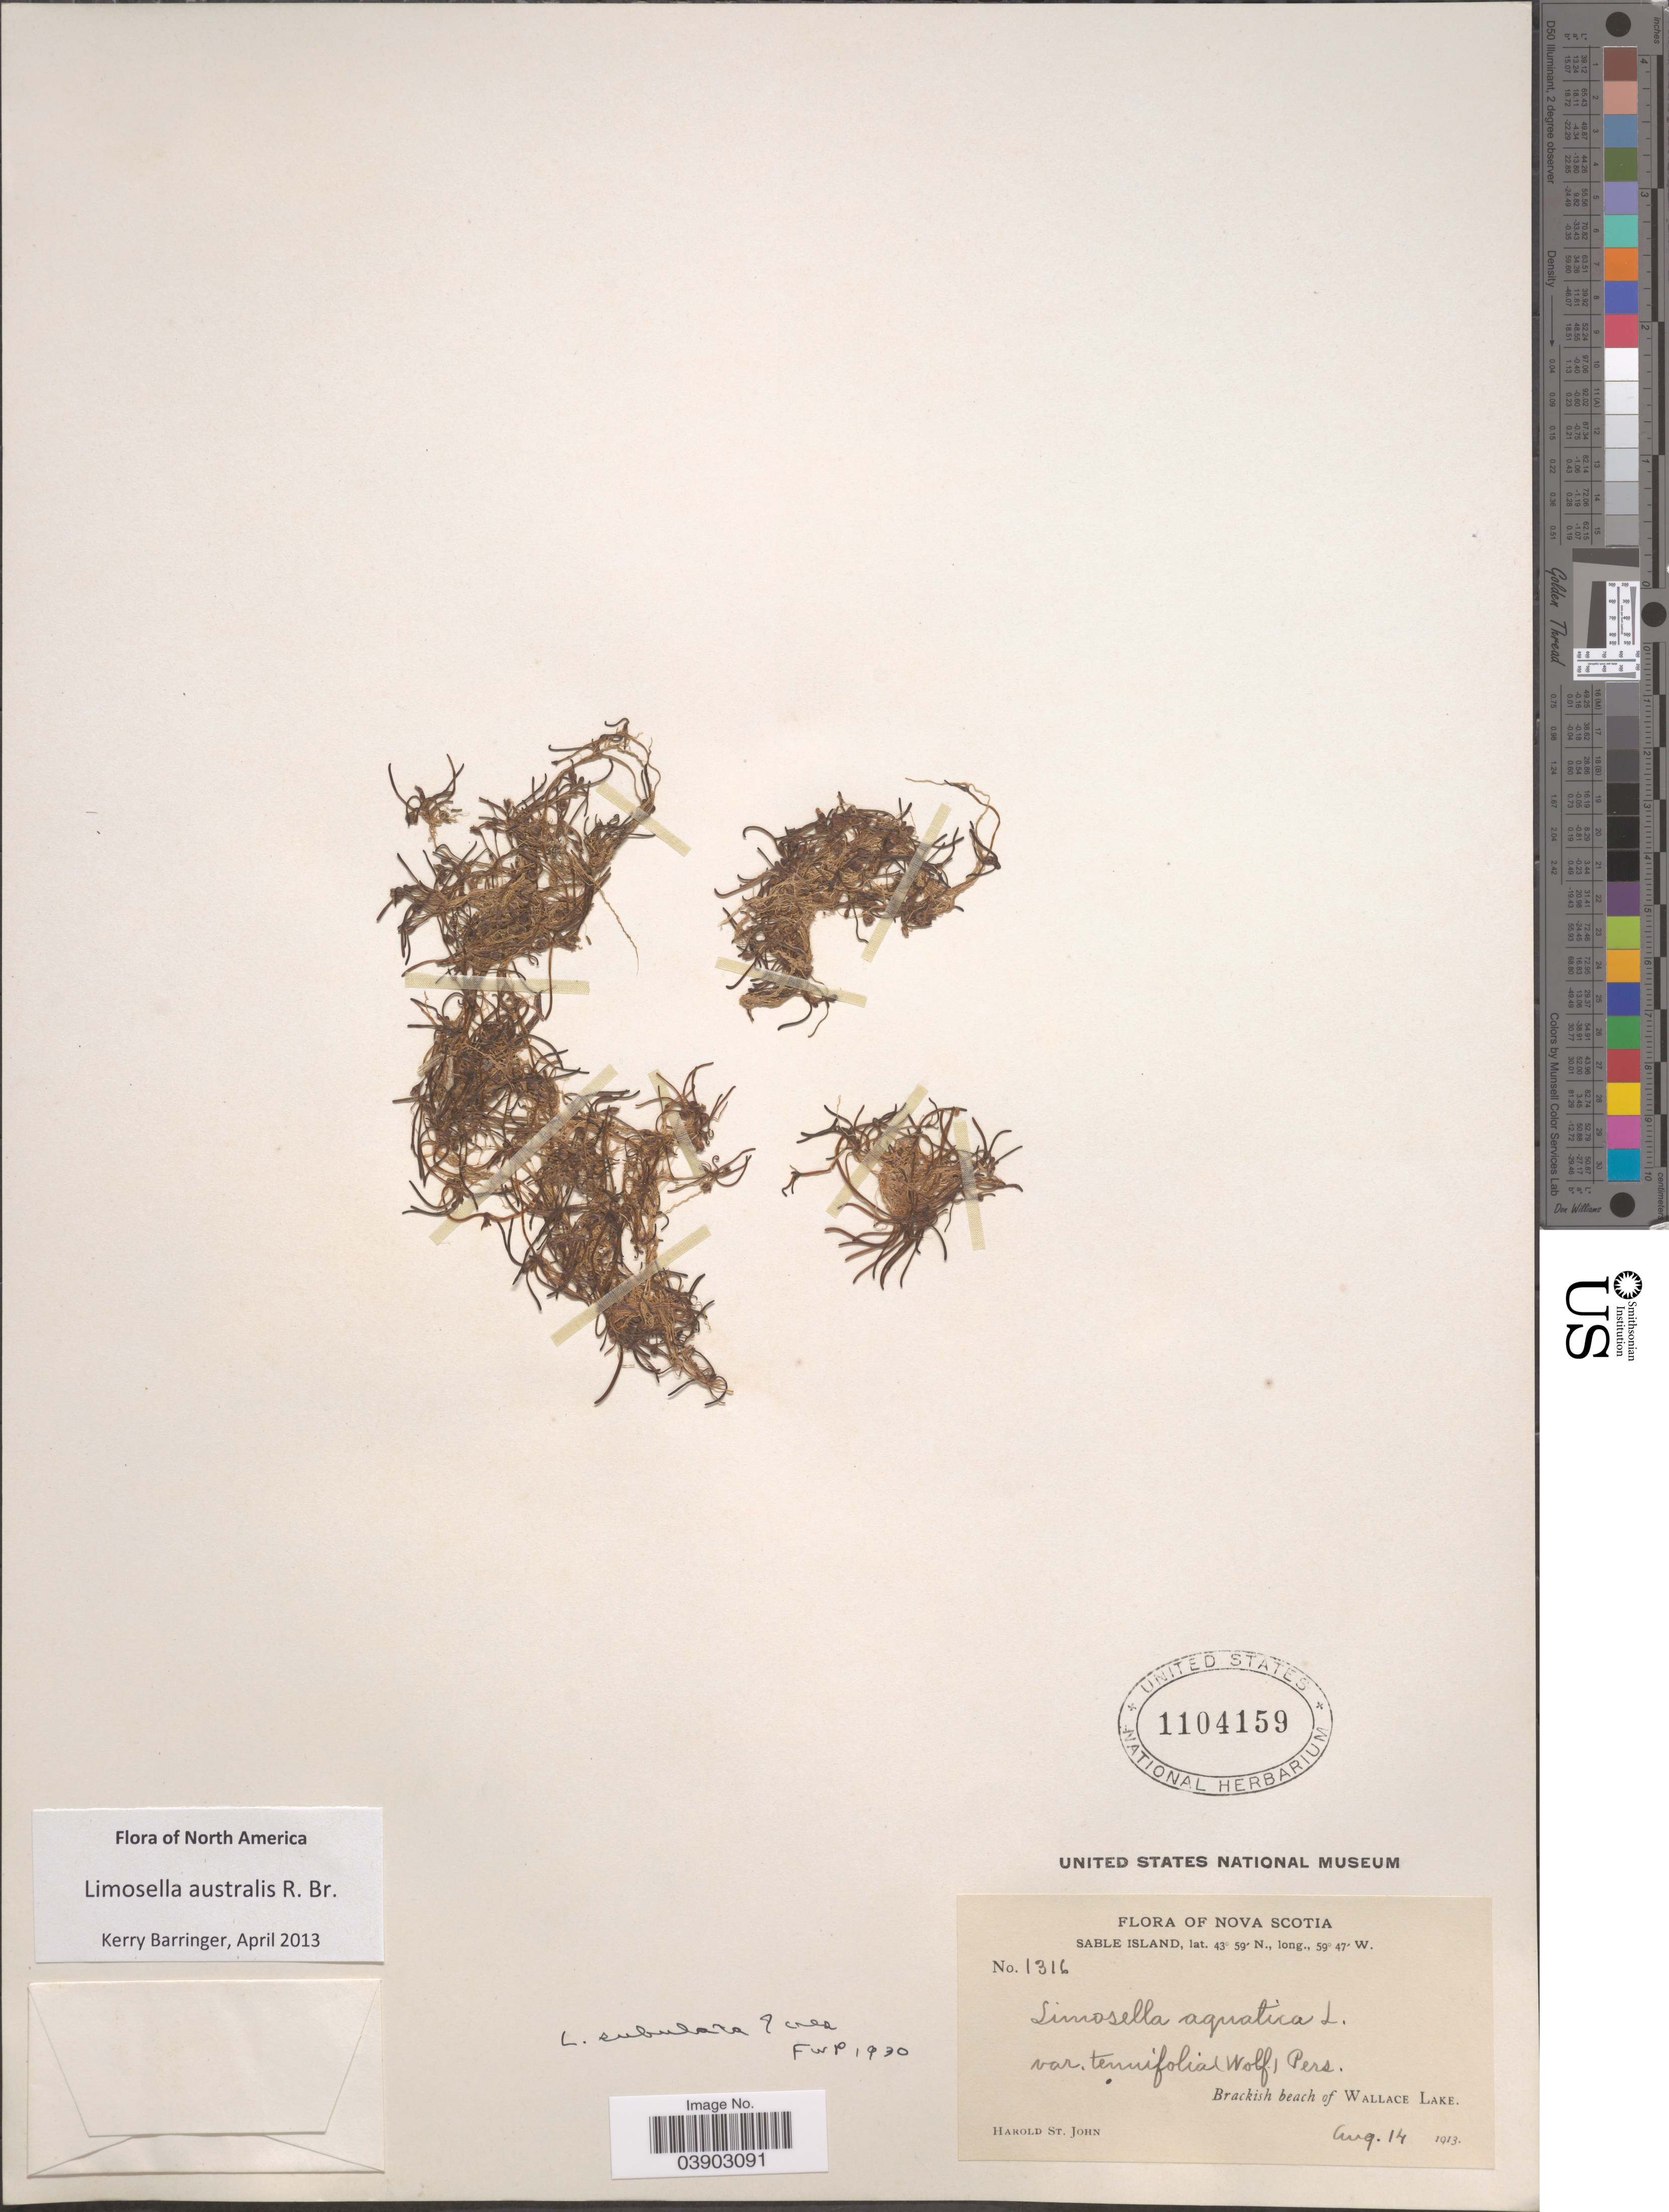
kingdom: Plantae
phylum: Tracheophyta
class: Magnoliopsida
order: Lamiales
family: Scrophulariaceae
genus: Limosella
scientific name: Limosella australis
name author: R. Br.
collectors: H. St. John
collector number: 1316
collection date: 1913-08-14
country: Canada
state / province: Nova Scotia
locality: Sable Island. Brackish beach of Wallace Lake.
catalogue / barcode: US 1104159